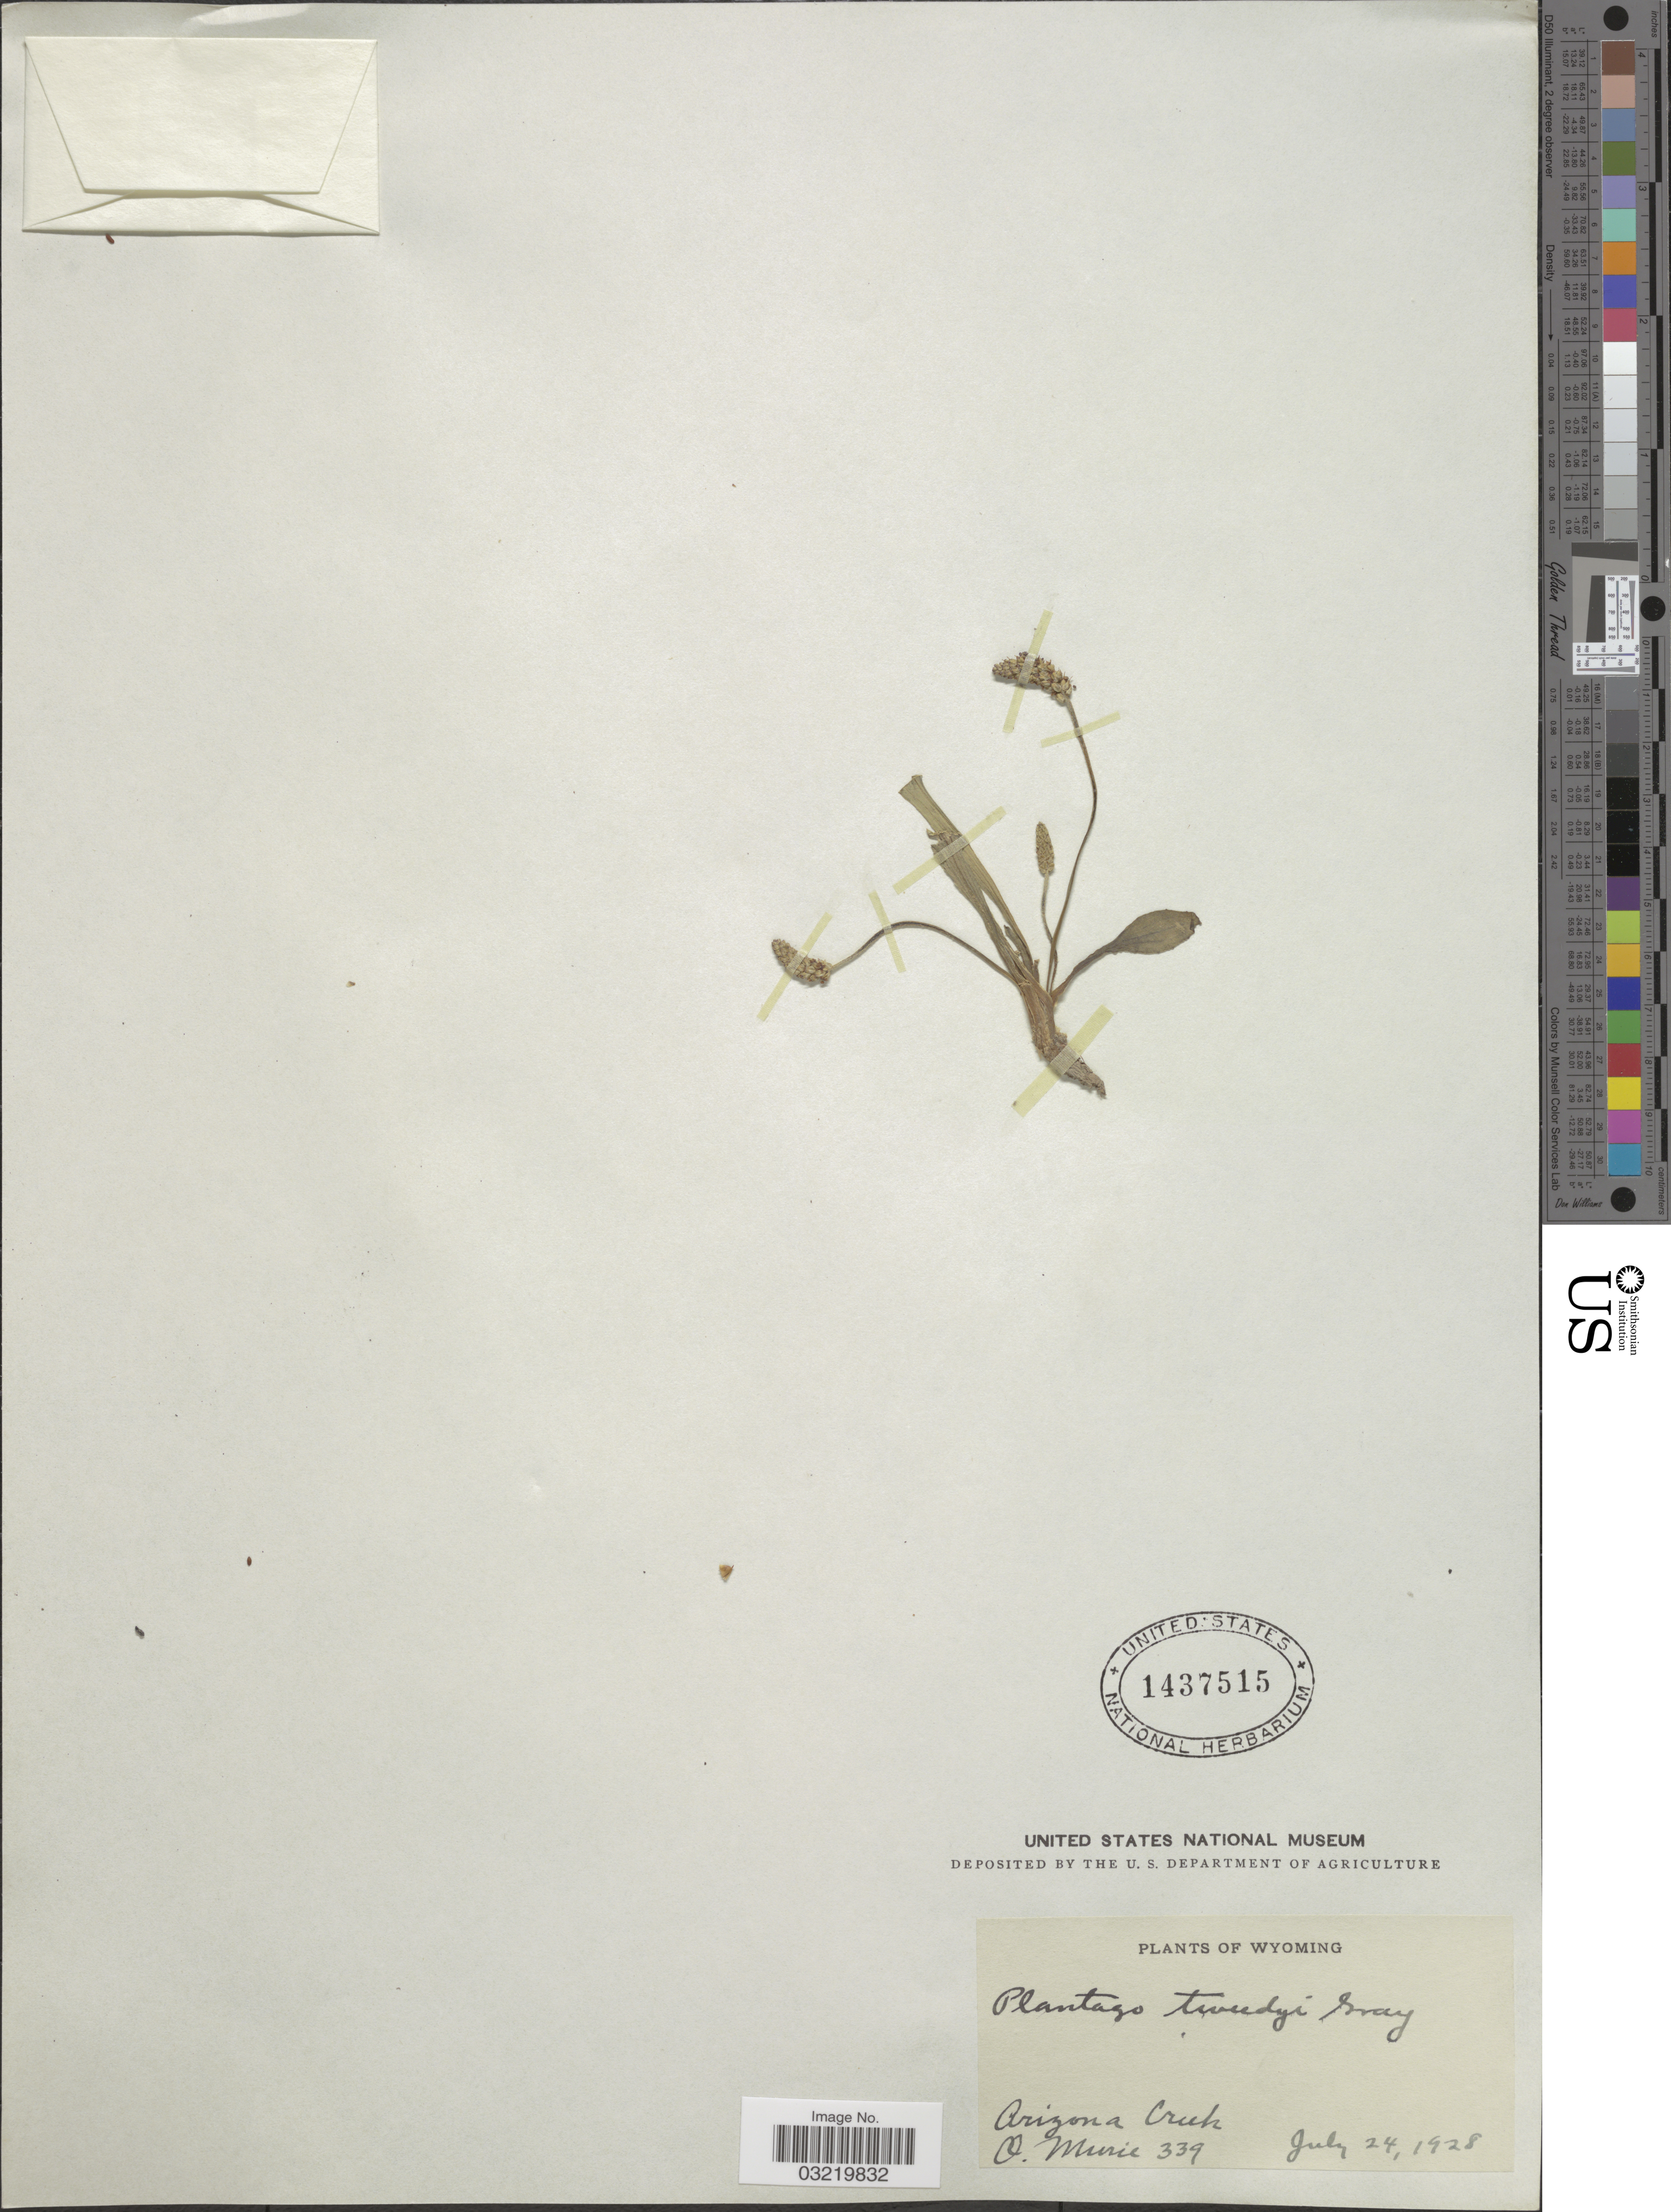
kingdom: Plantae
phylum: Tracheophyta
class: Magnoliopsida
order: Lamiales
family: Plantaginaceae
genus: Plantago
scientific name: Plantago tweedyi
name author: A. Gray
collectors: O. Murie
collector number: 339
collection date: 1928-07-24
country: United States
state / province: Wyoming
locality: Arizona Creek.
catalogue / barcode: US 1437515